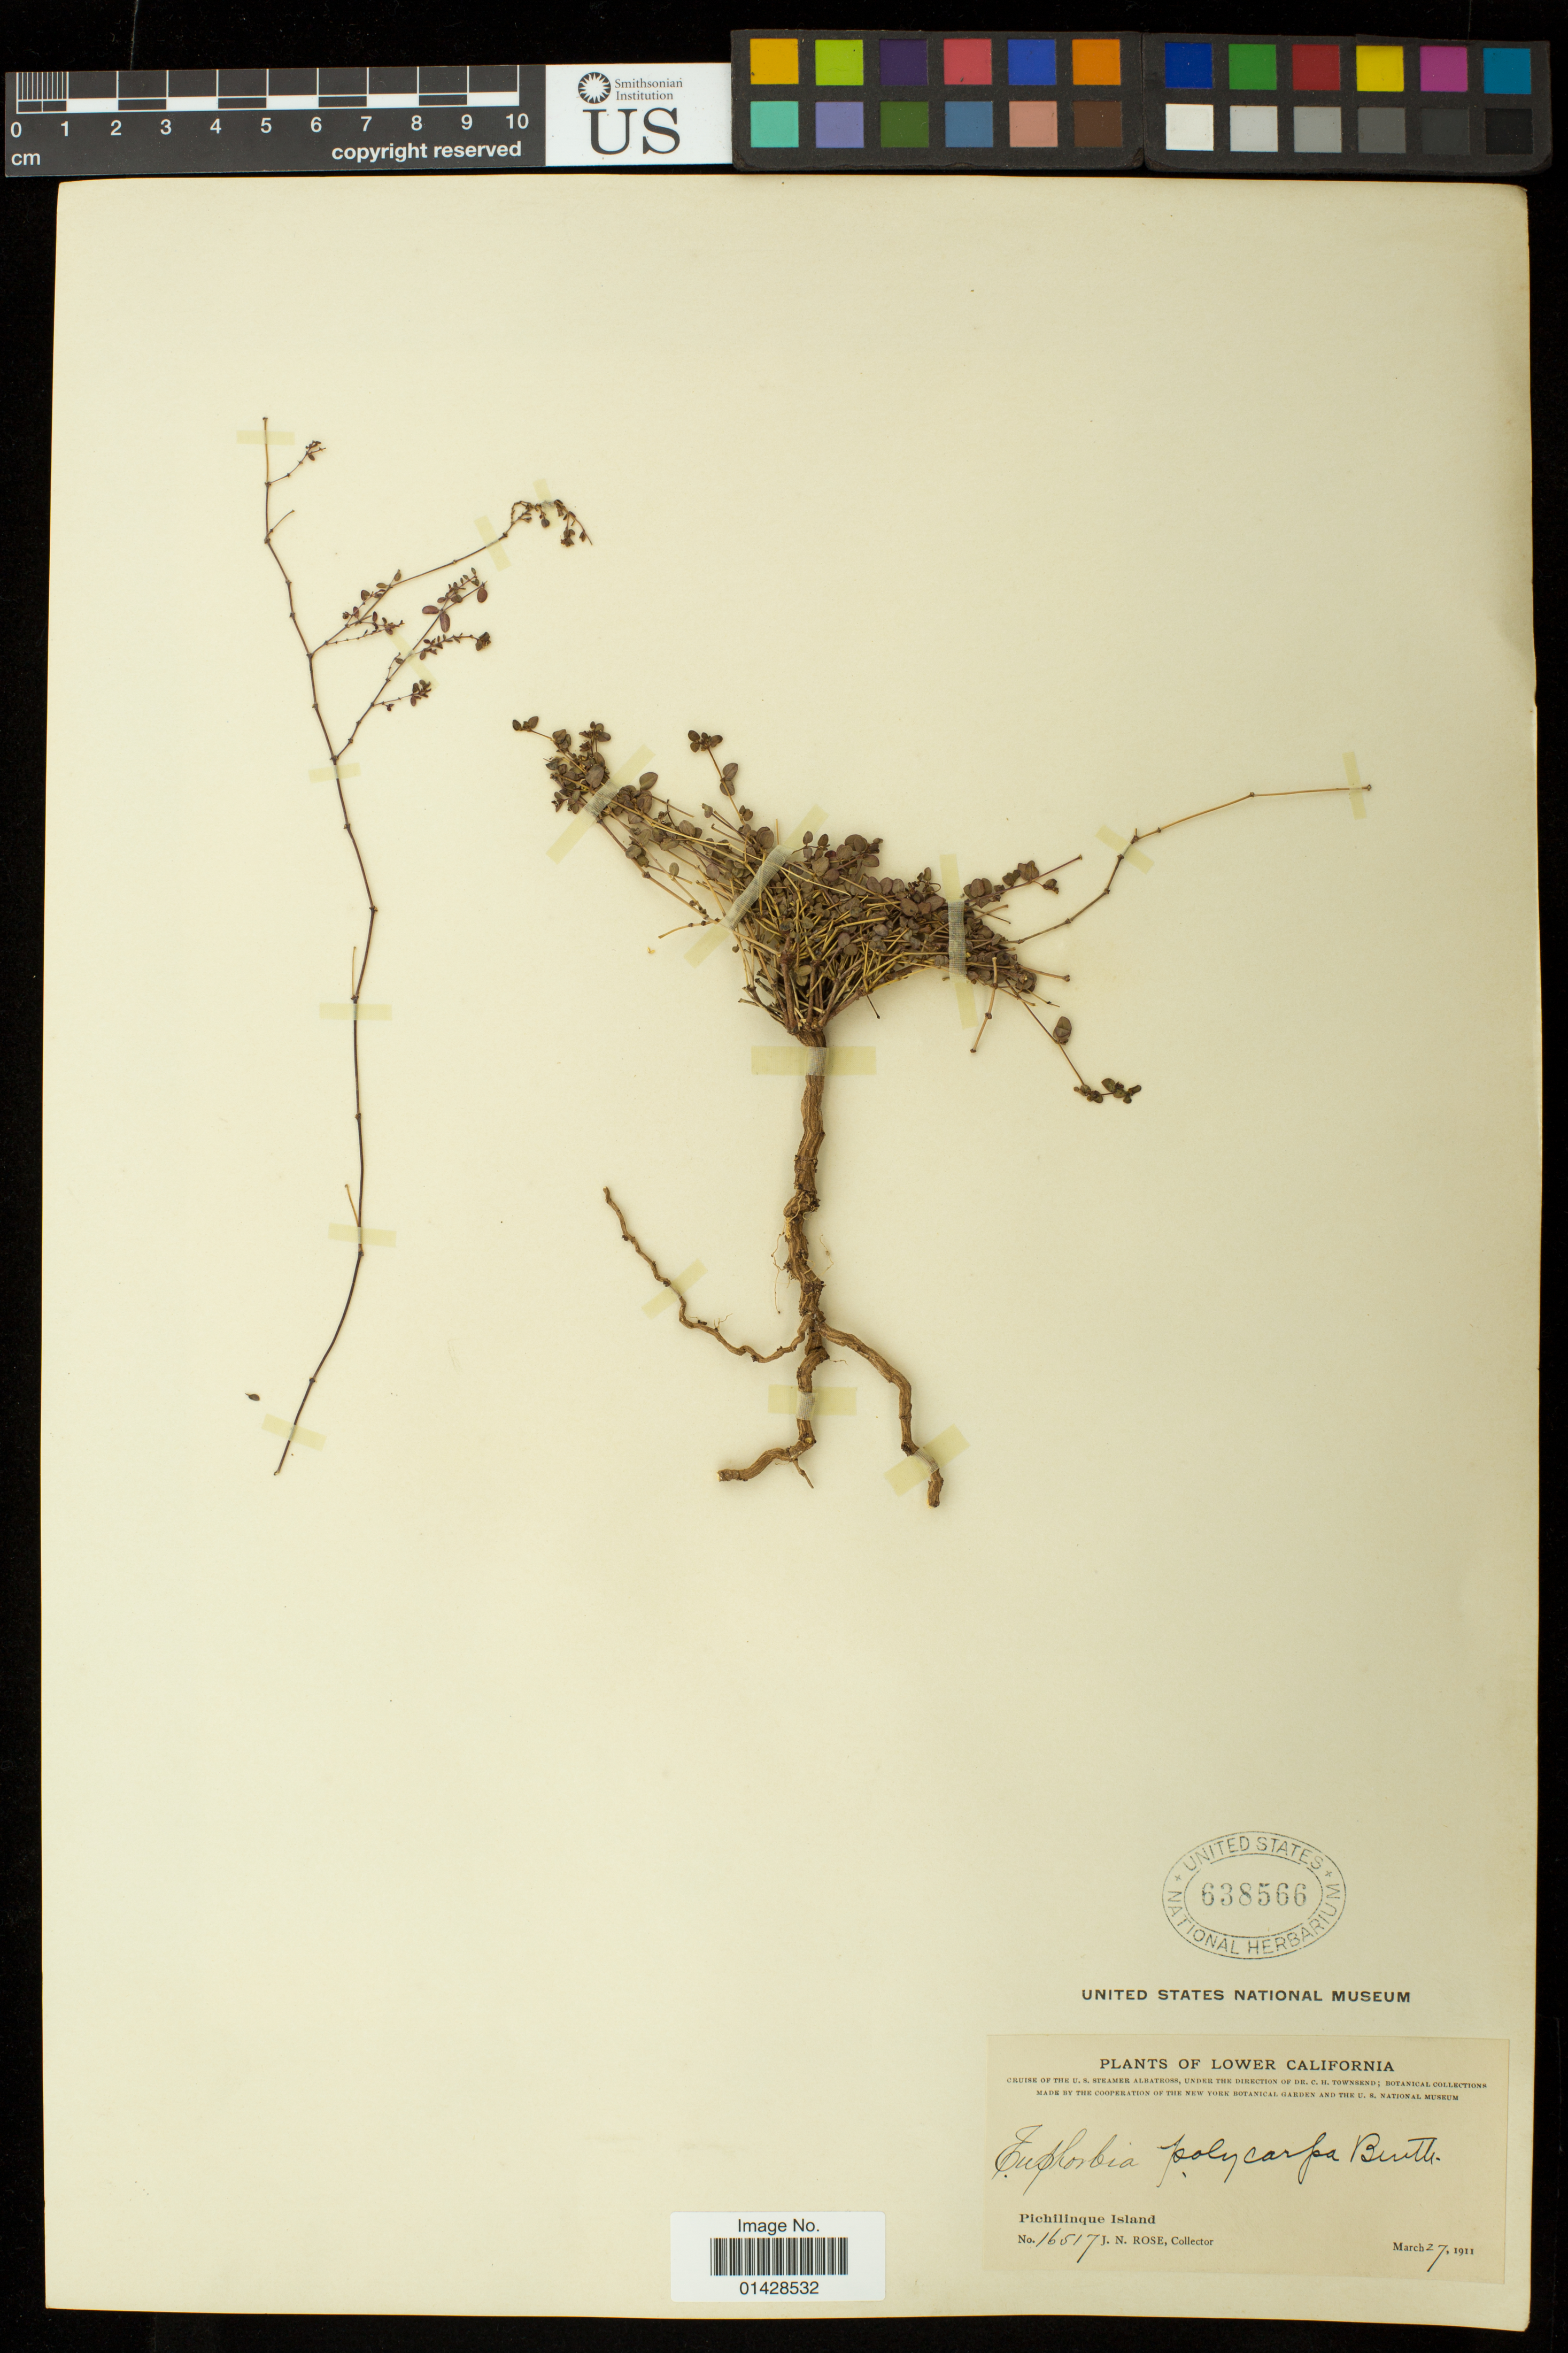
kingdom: Plantae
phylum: Tracheophyta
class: Magnoliopsida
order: Malpighiales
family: Euphorbiaceae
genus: Euphorbia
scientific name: Euphorbia polycarpa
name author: Benth.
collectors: J. N. Rose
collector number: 16517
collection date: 1911-03-27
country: Mexico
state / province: Baja California Sur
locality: Pichilinque Island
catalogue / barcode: US 638566